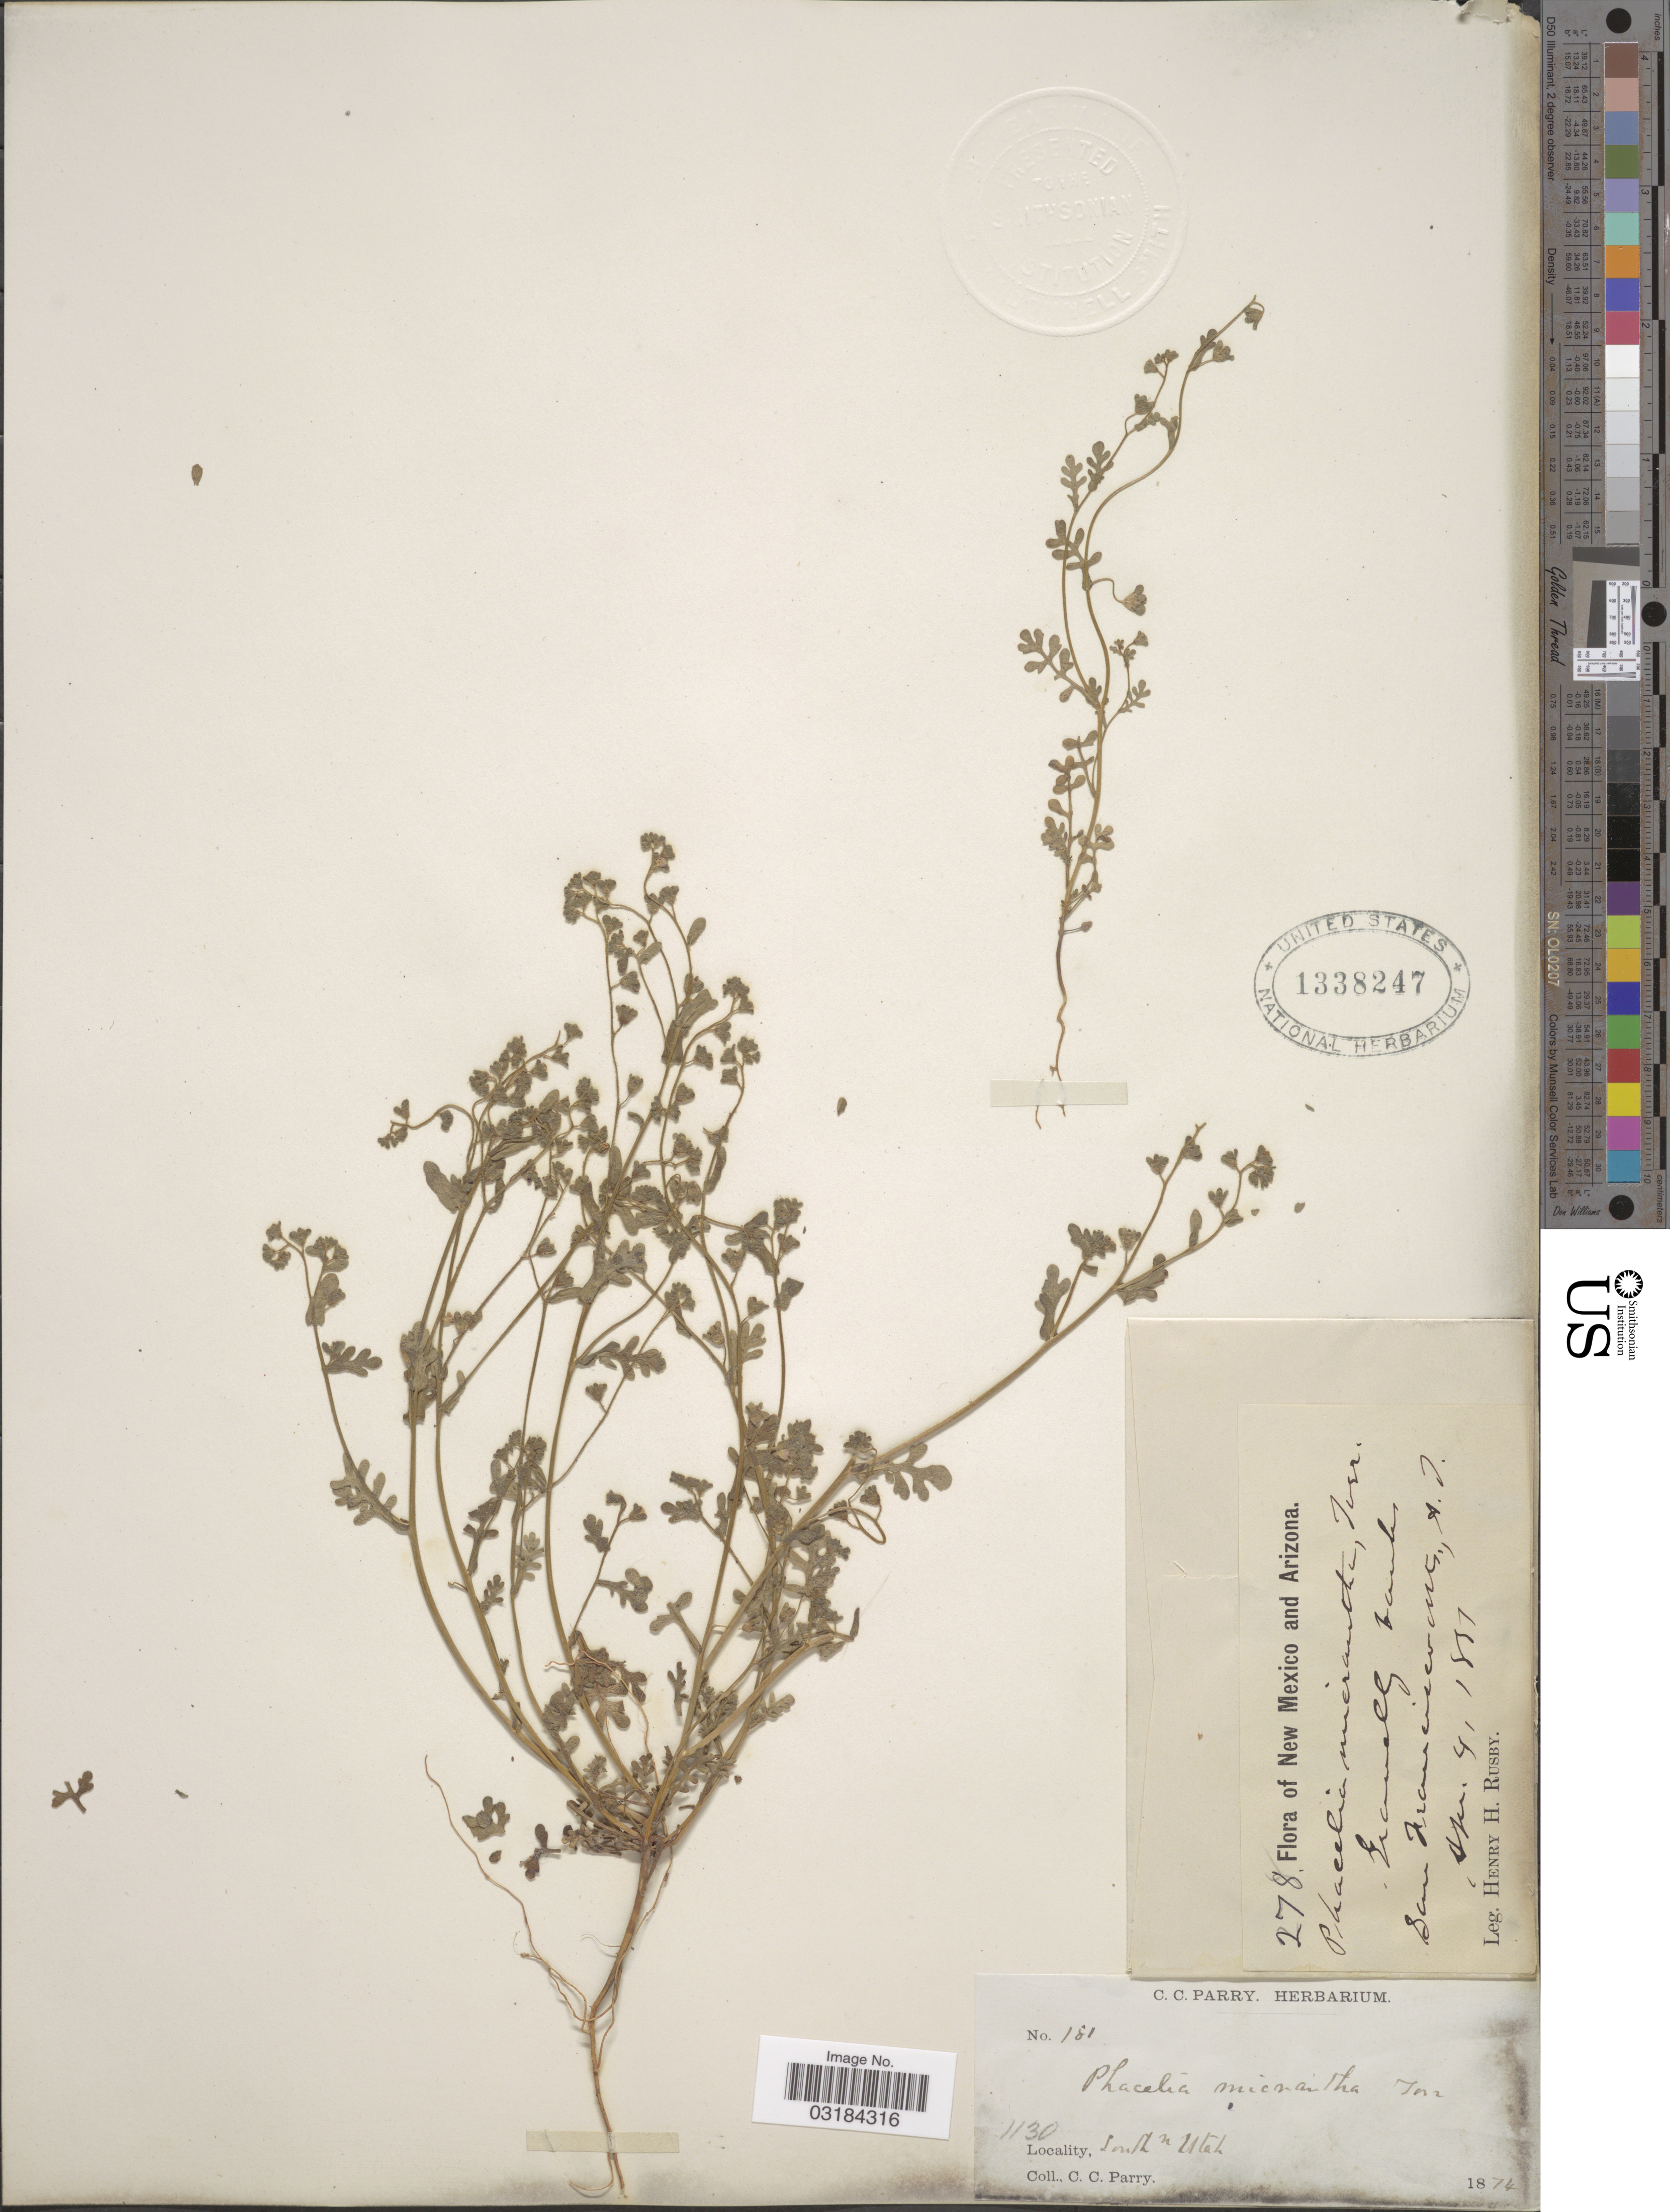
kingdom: Plantae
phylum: Tracheophyta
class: Magnoliopsida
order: Boraginales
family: Hydrophyllaceae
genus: Eucrypta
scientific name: Eucrypta micrantha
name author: (Torr.) A. Heller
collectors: C. C. Parry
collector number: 181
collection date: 1874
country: United States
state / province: Utah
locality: Southn. Utah.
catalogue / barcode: US 1338247-2